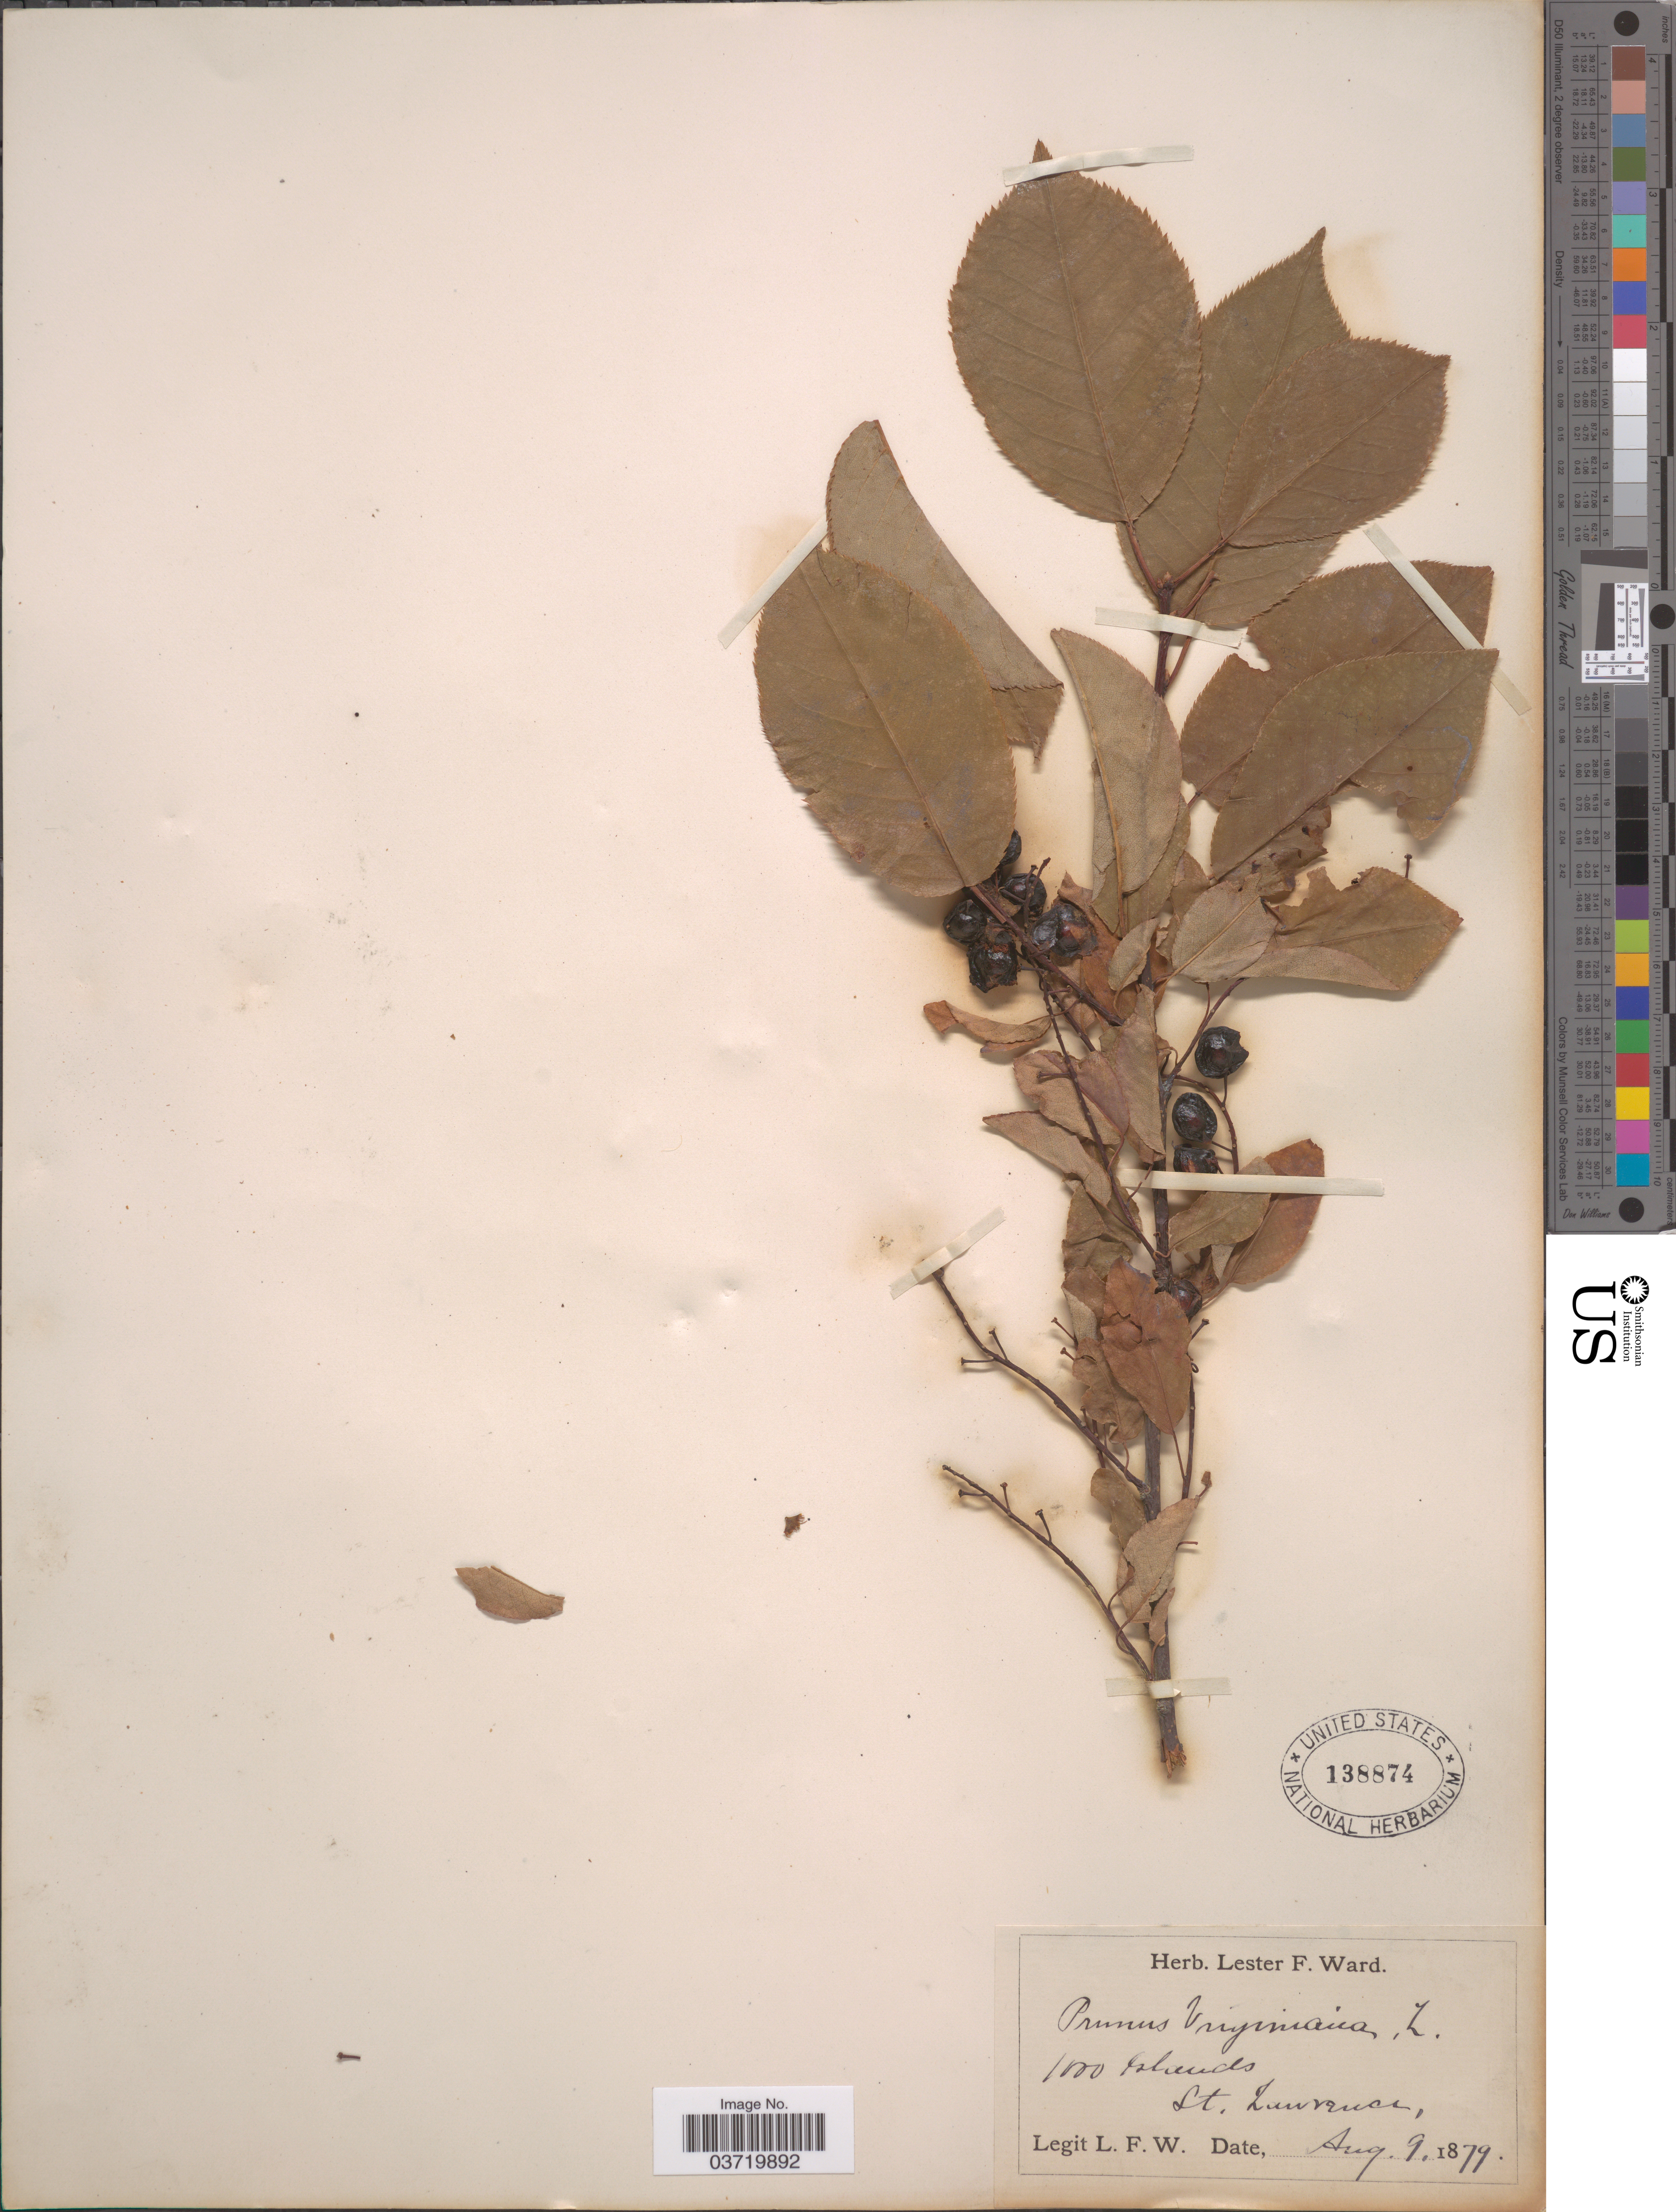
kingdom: Plantae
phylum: Tracheophyta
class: Magnoliopsida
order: Rosales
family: Rosaceae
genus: Prunus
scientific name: Prunus virginiana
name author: L.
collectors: L. F. Ward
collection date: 1879-08-09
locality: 1000 Islands. St. Lawrence.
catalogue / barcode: US 138874